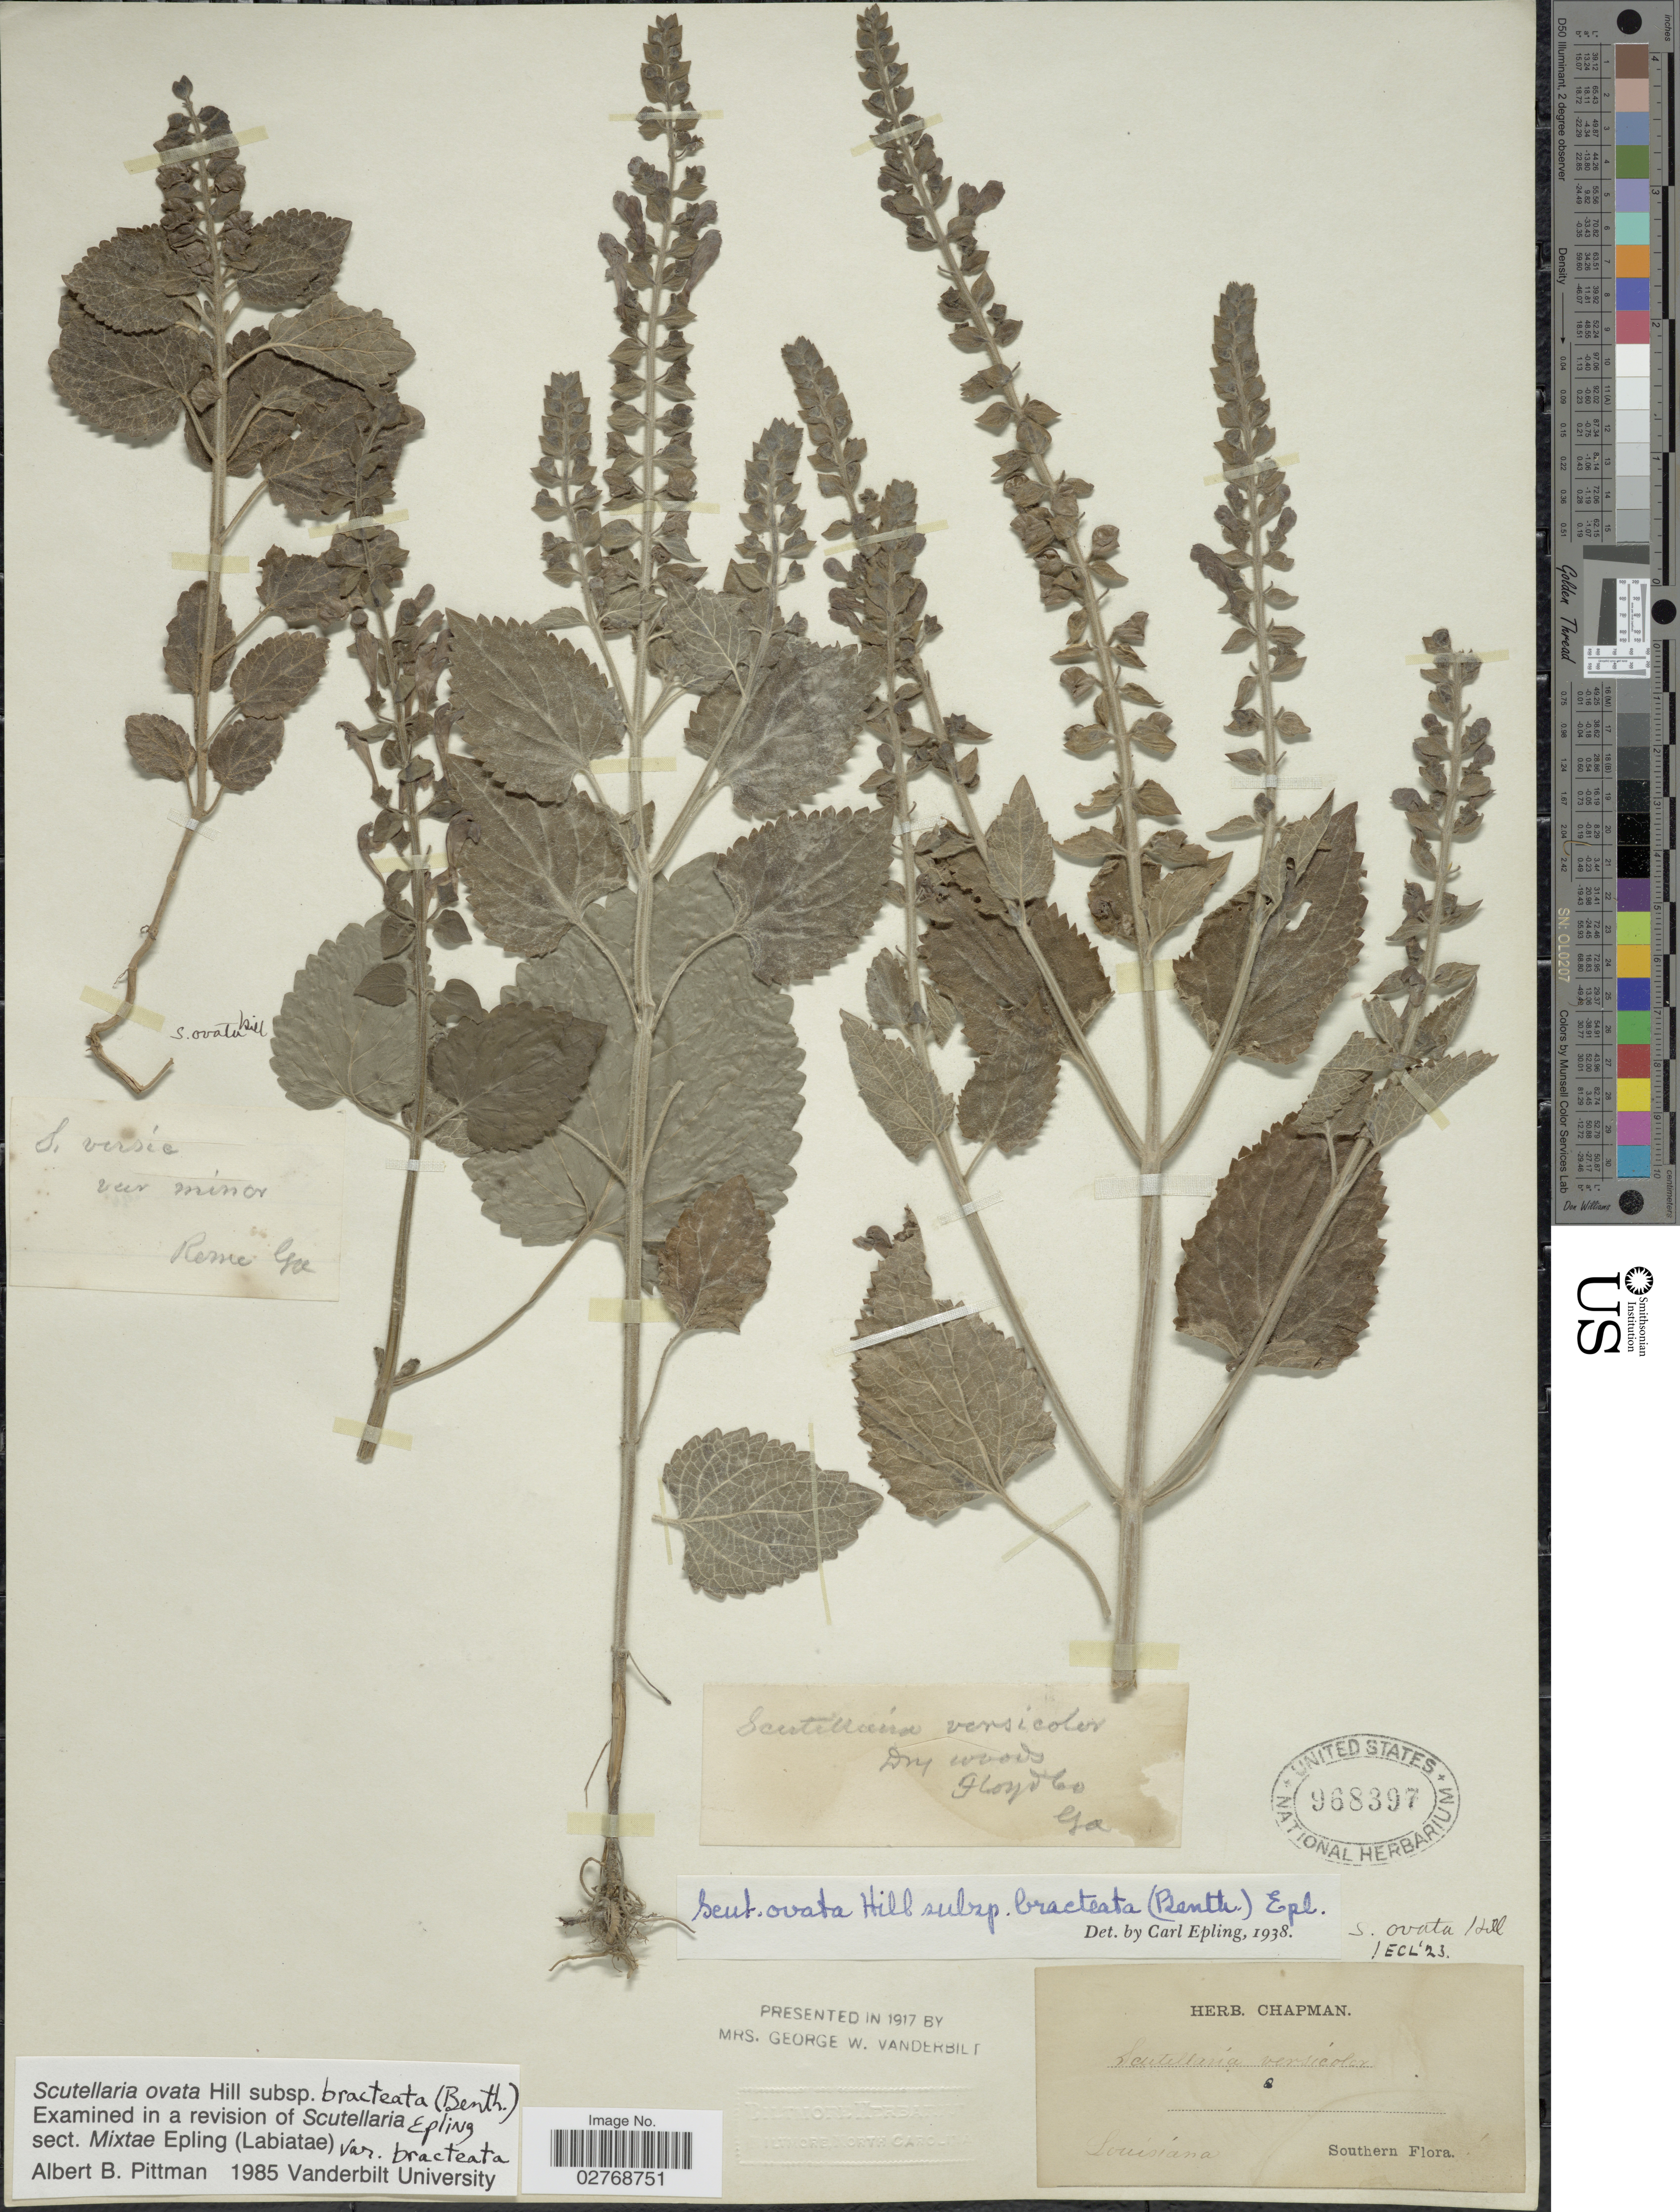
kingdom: Plantae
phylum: Tracheophyta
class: Magnoliopsida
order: Lamiales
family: Lamiaceae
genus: Scutellaria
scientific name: Scutellaria ovata subsp. bracteata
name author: (Benth.) Epling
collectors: ex herb. Chapman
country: United States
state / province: Louisiana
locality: Southern.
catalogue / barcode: US 968397